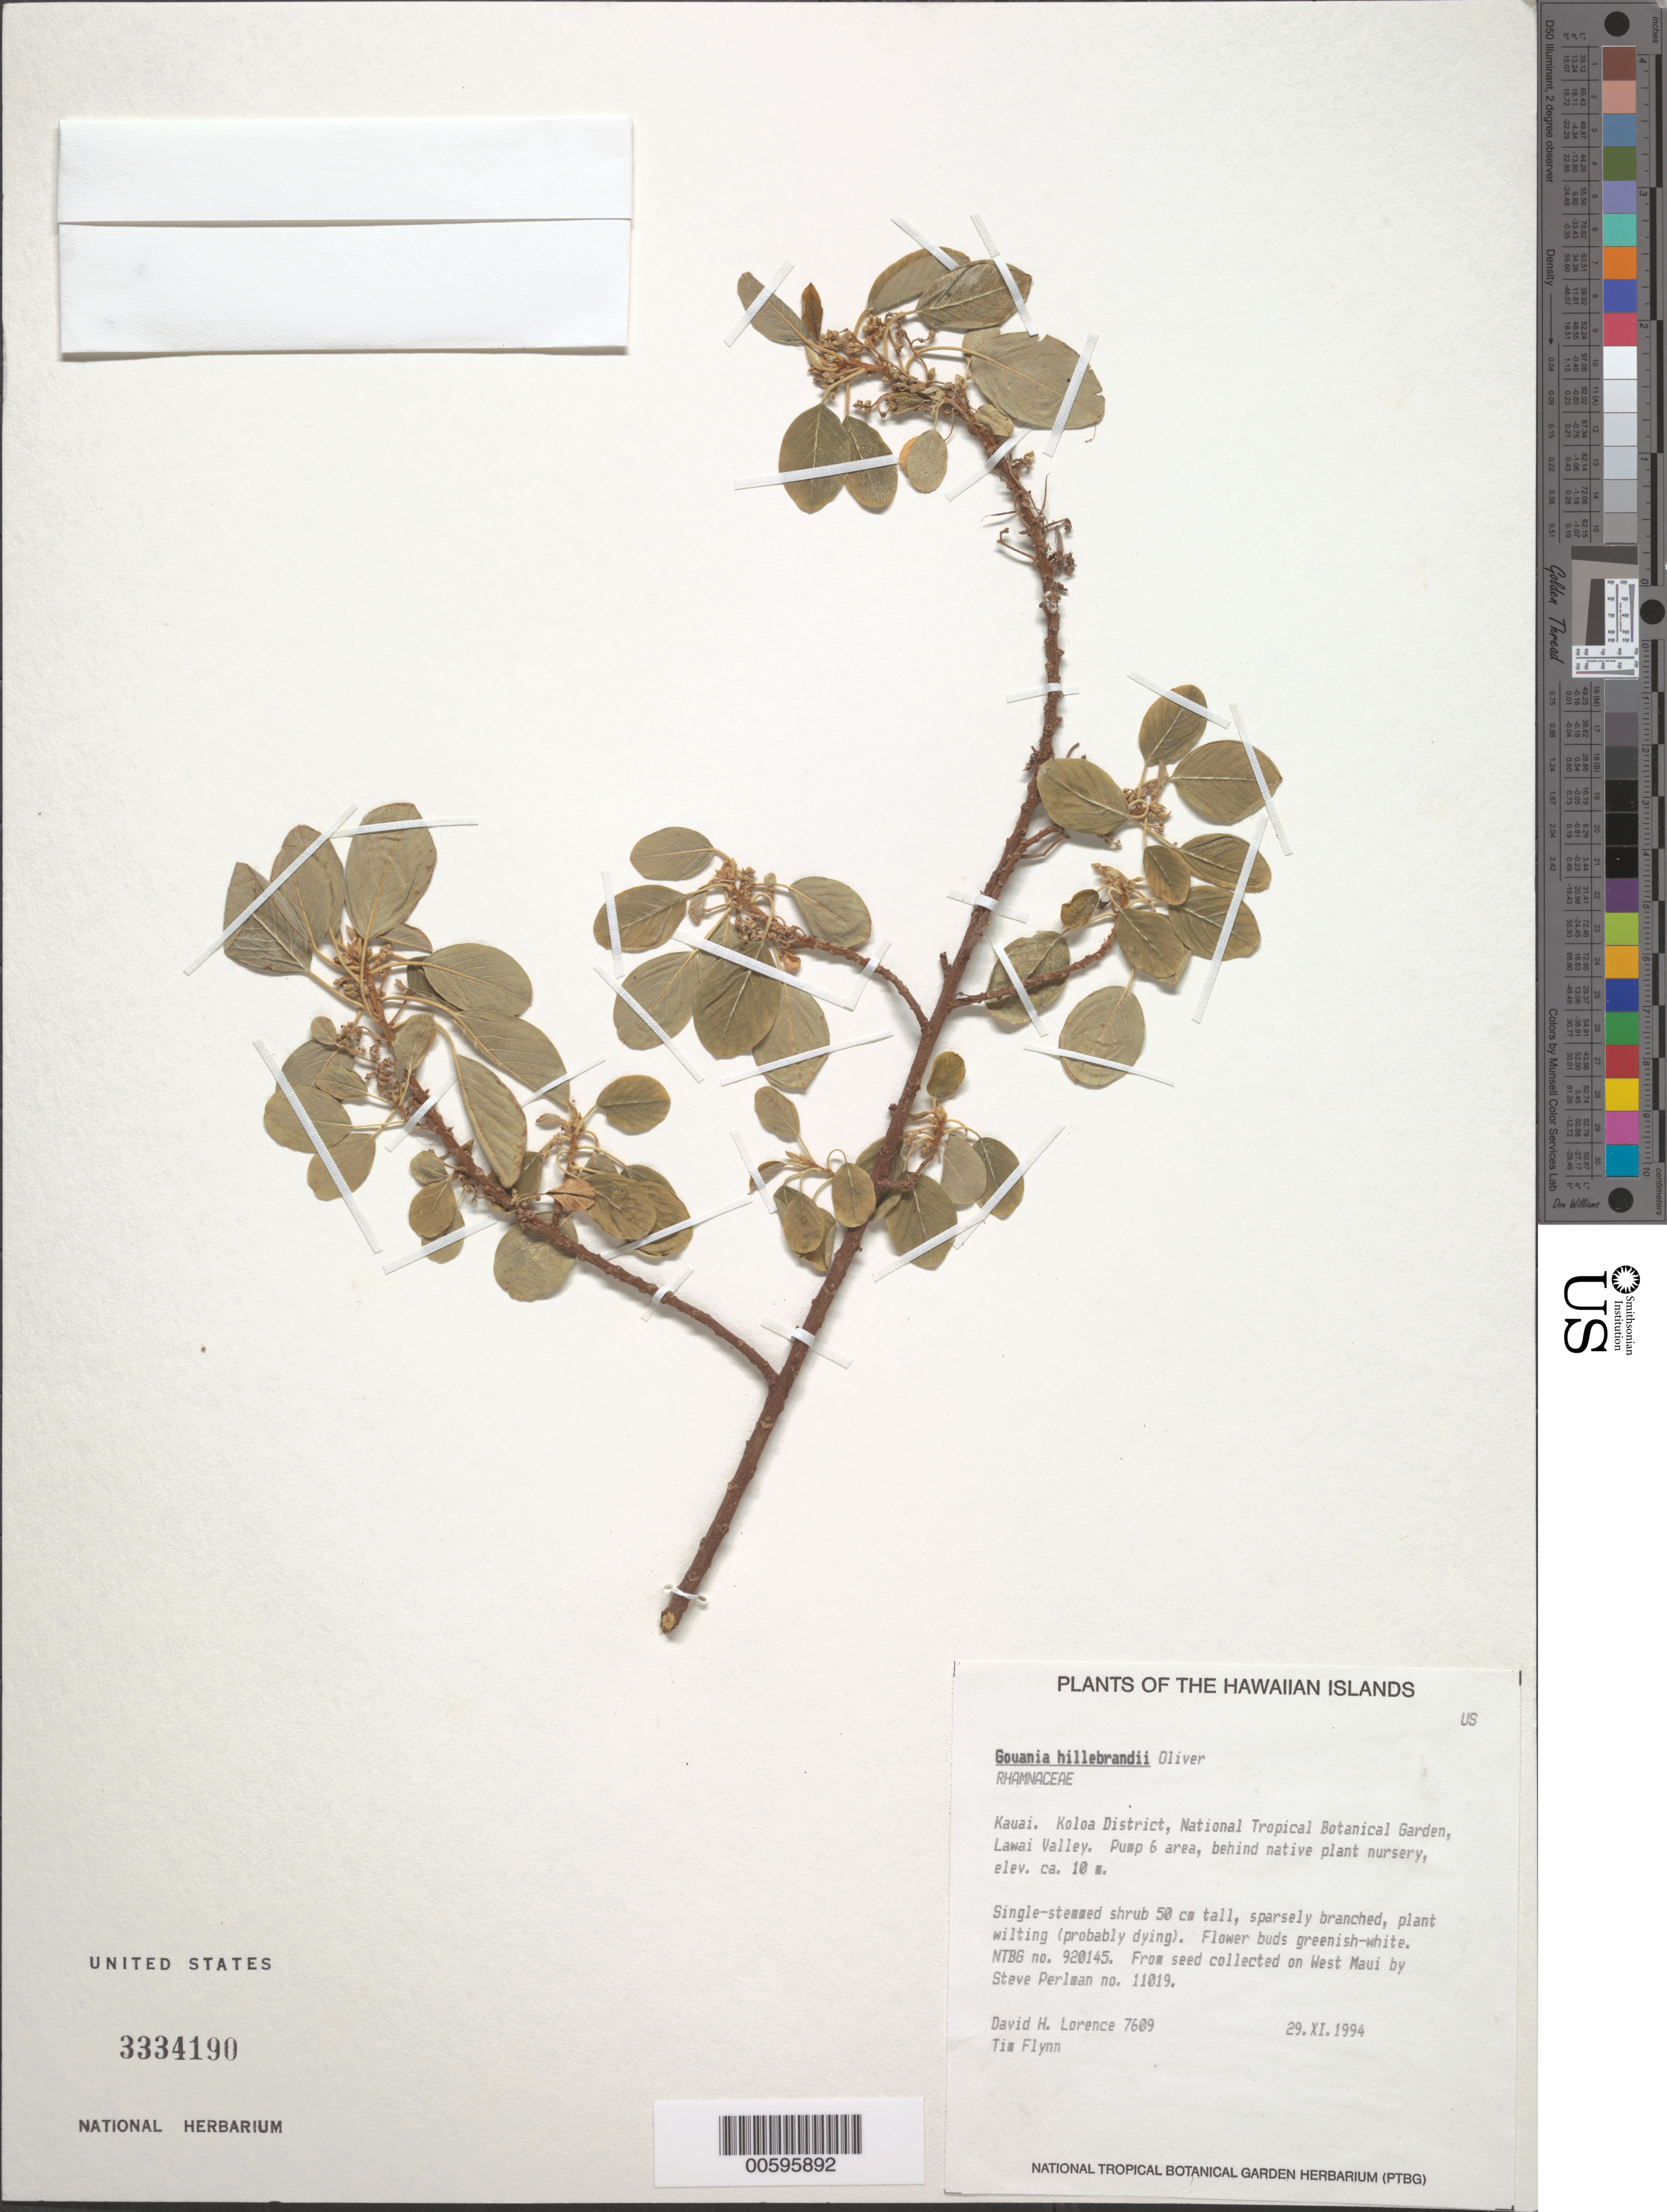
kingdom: Plantae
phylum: Tracheophyta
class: Magnoliopsida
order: Rosales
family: Rhamnaceae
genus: Gouania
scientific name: Gouania hillebrandii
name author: Oliv.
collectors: D. Lorence & T. W. Flynn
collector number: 7609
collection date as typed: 29 Nov 1994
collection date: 1994-11-29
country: United States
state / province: Hawaii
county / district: Kauai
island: Kaua'i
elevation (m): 10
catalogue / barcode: US 3334190